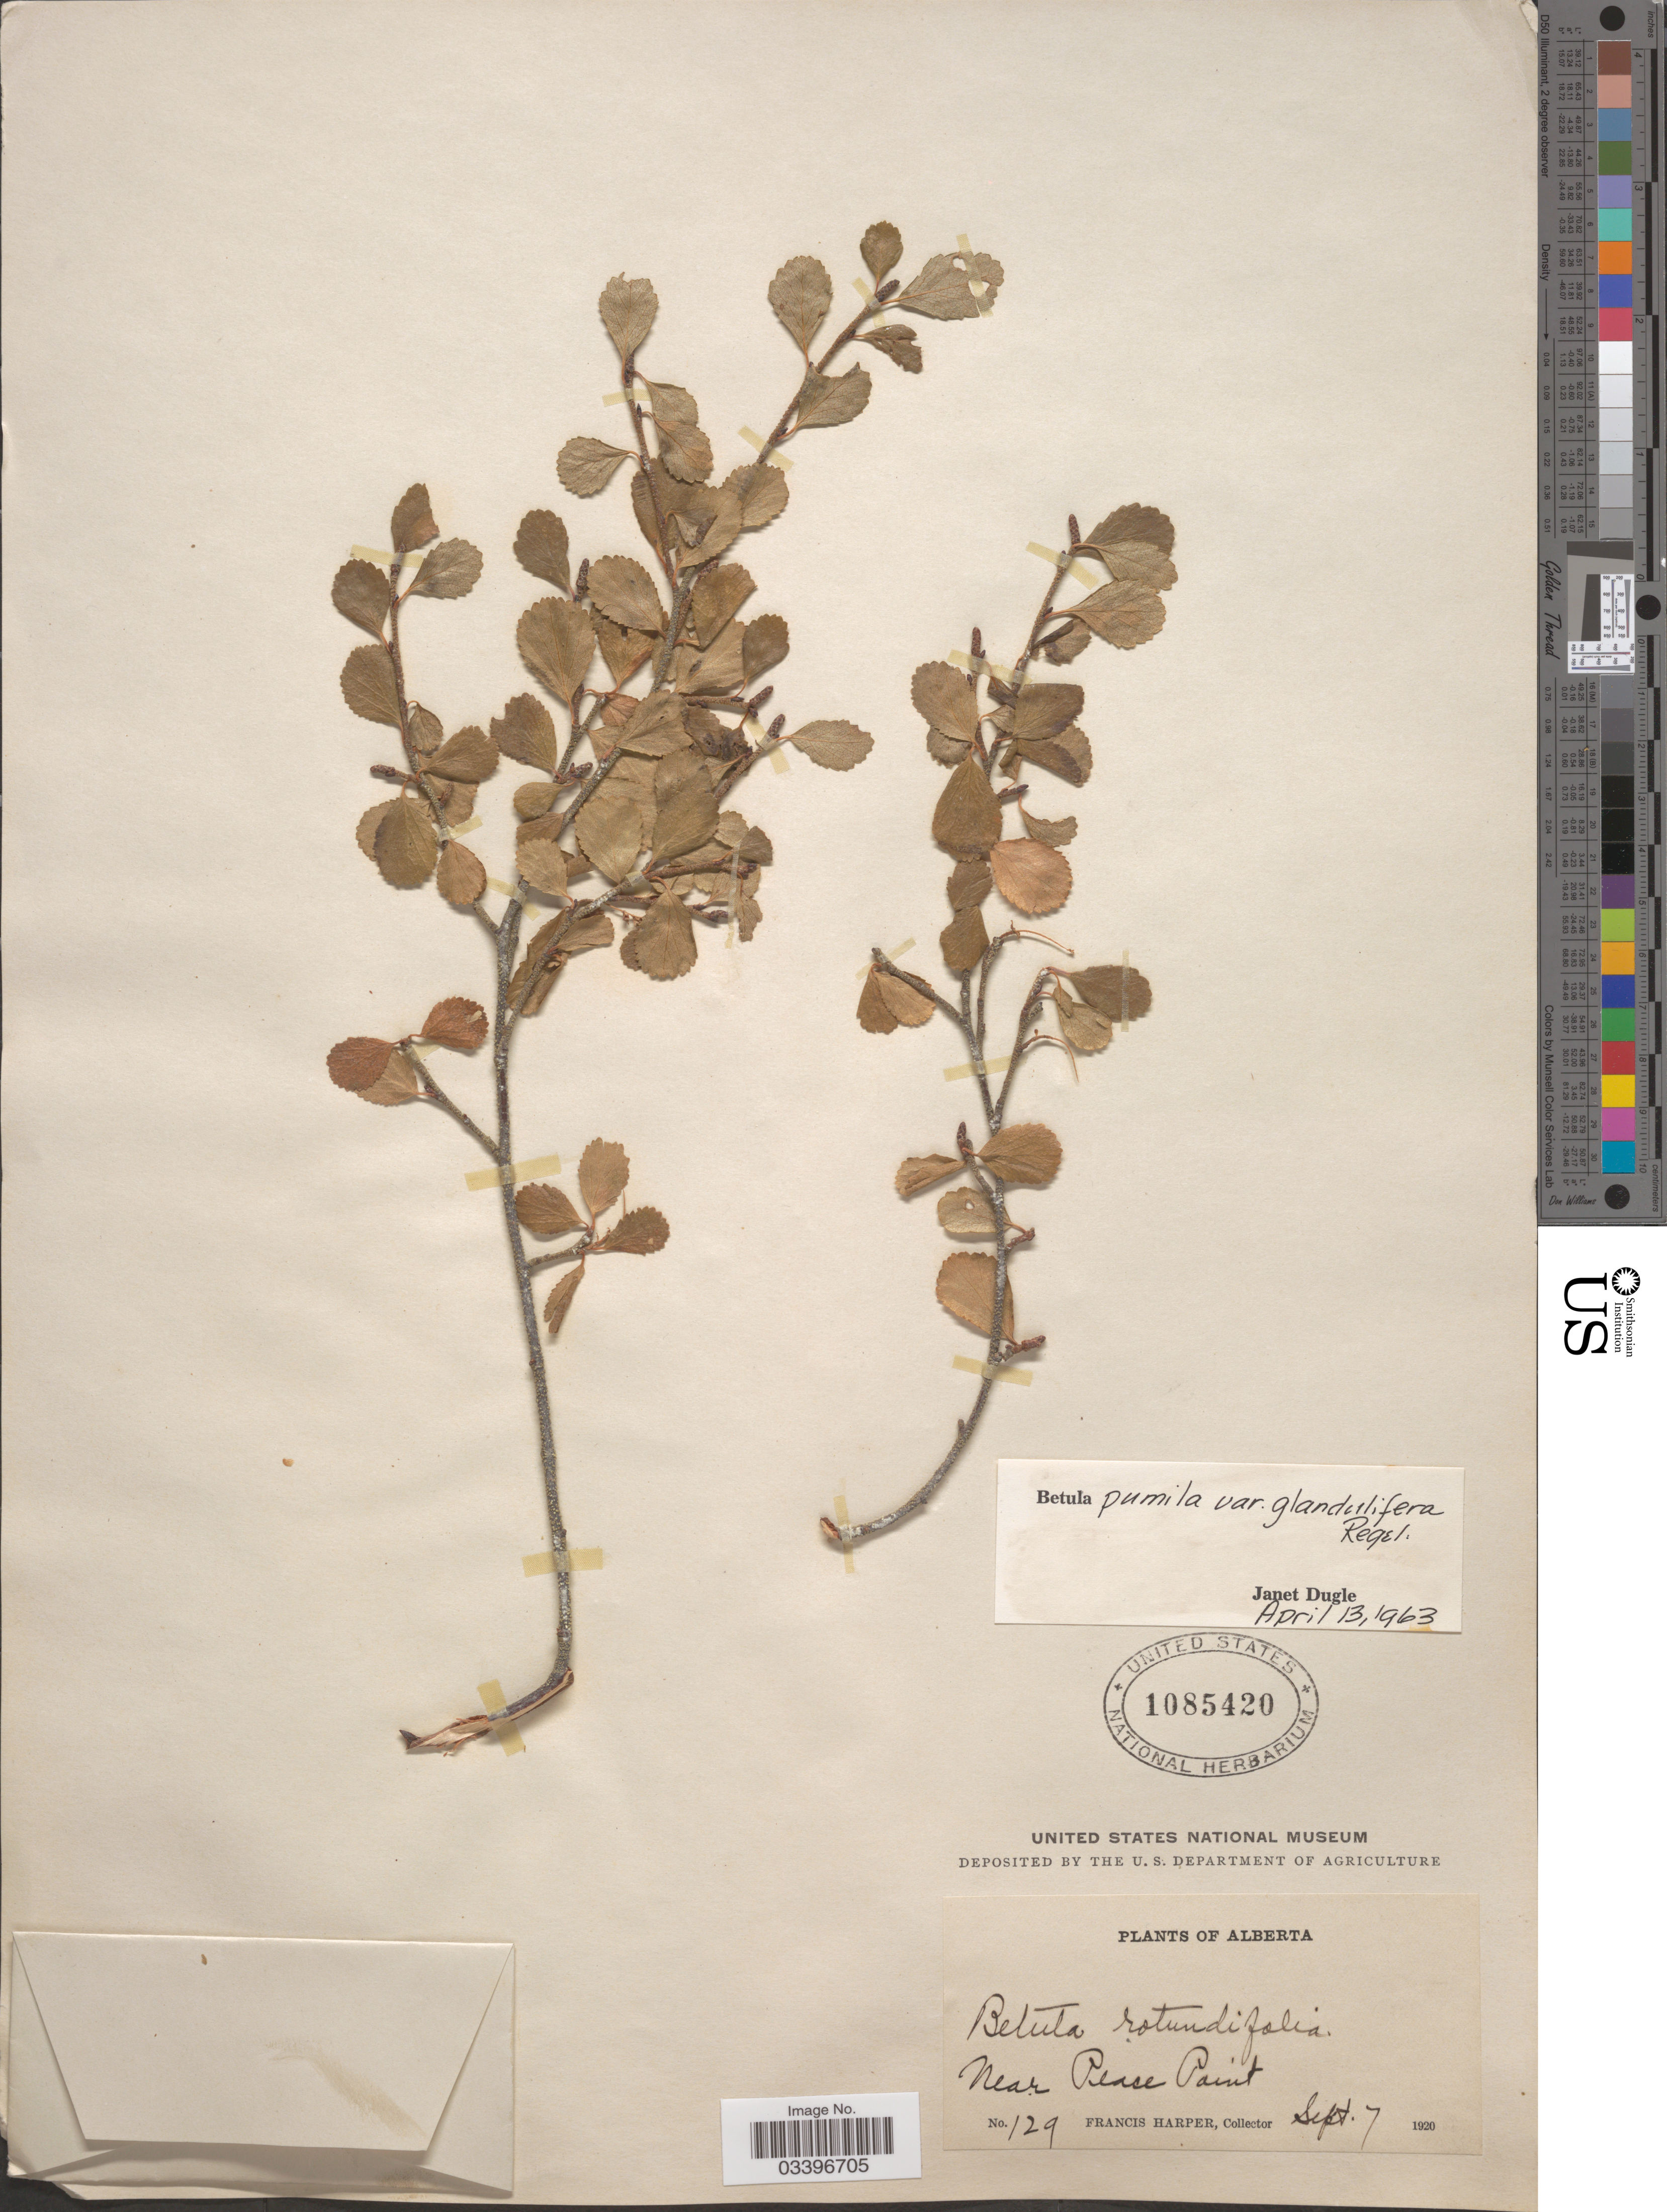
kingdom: Plantae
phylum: Tracheophyta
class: Magnoliopsida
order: Fagales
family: Betulaceae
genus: Betula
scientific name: Betula pumila var. glandulifera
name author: Regel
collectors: F. Harper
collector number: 129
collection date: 1920-09-07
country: Canada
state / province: Alberta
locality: Near Peace Point.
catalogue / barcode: US 1085420